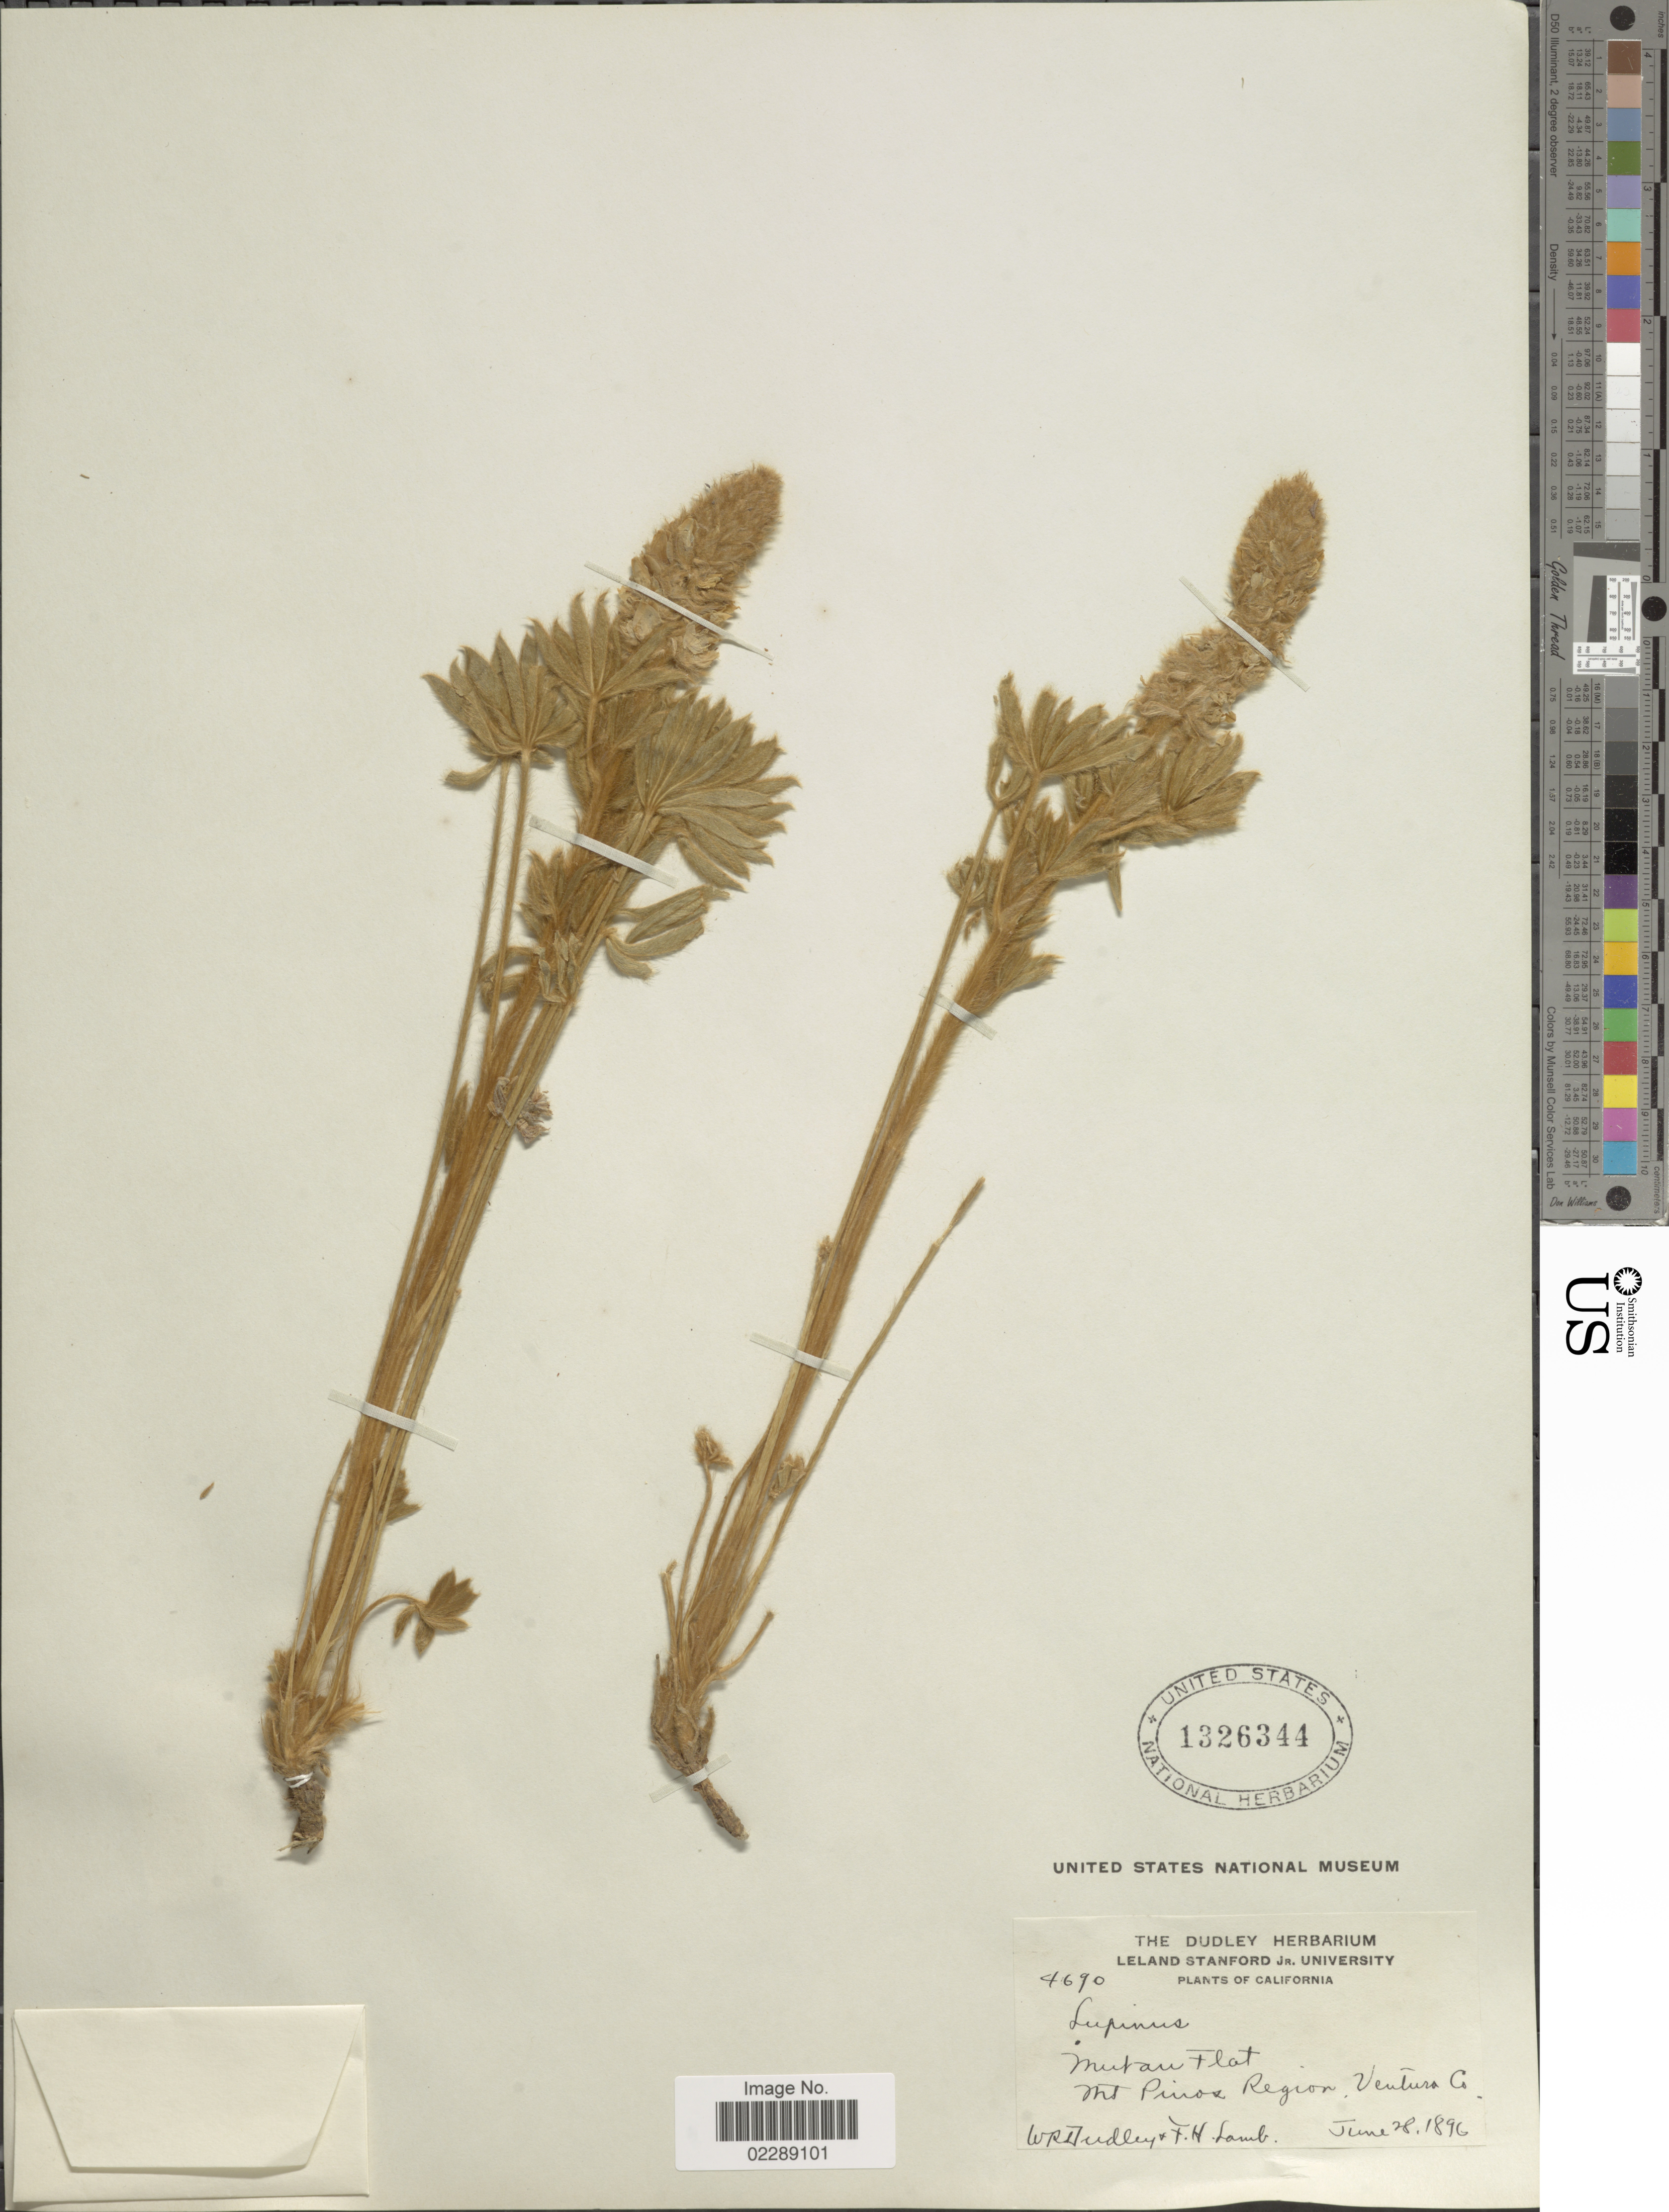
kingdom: Plantae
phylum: Tracheophyta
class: Magnoliopsida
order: Fabales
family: Fabaceae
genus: Lupinus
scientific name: Lupinus sp.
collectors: W. Dudley & F. H. Lamb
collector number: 4690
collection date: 1896-06-28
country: United States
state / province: California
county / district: Ventura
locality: Mutau Flat, Mt. Pinos Region, Ventura Co.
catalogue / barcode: US 1326344